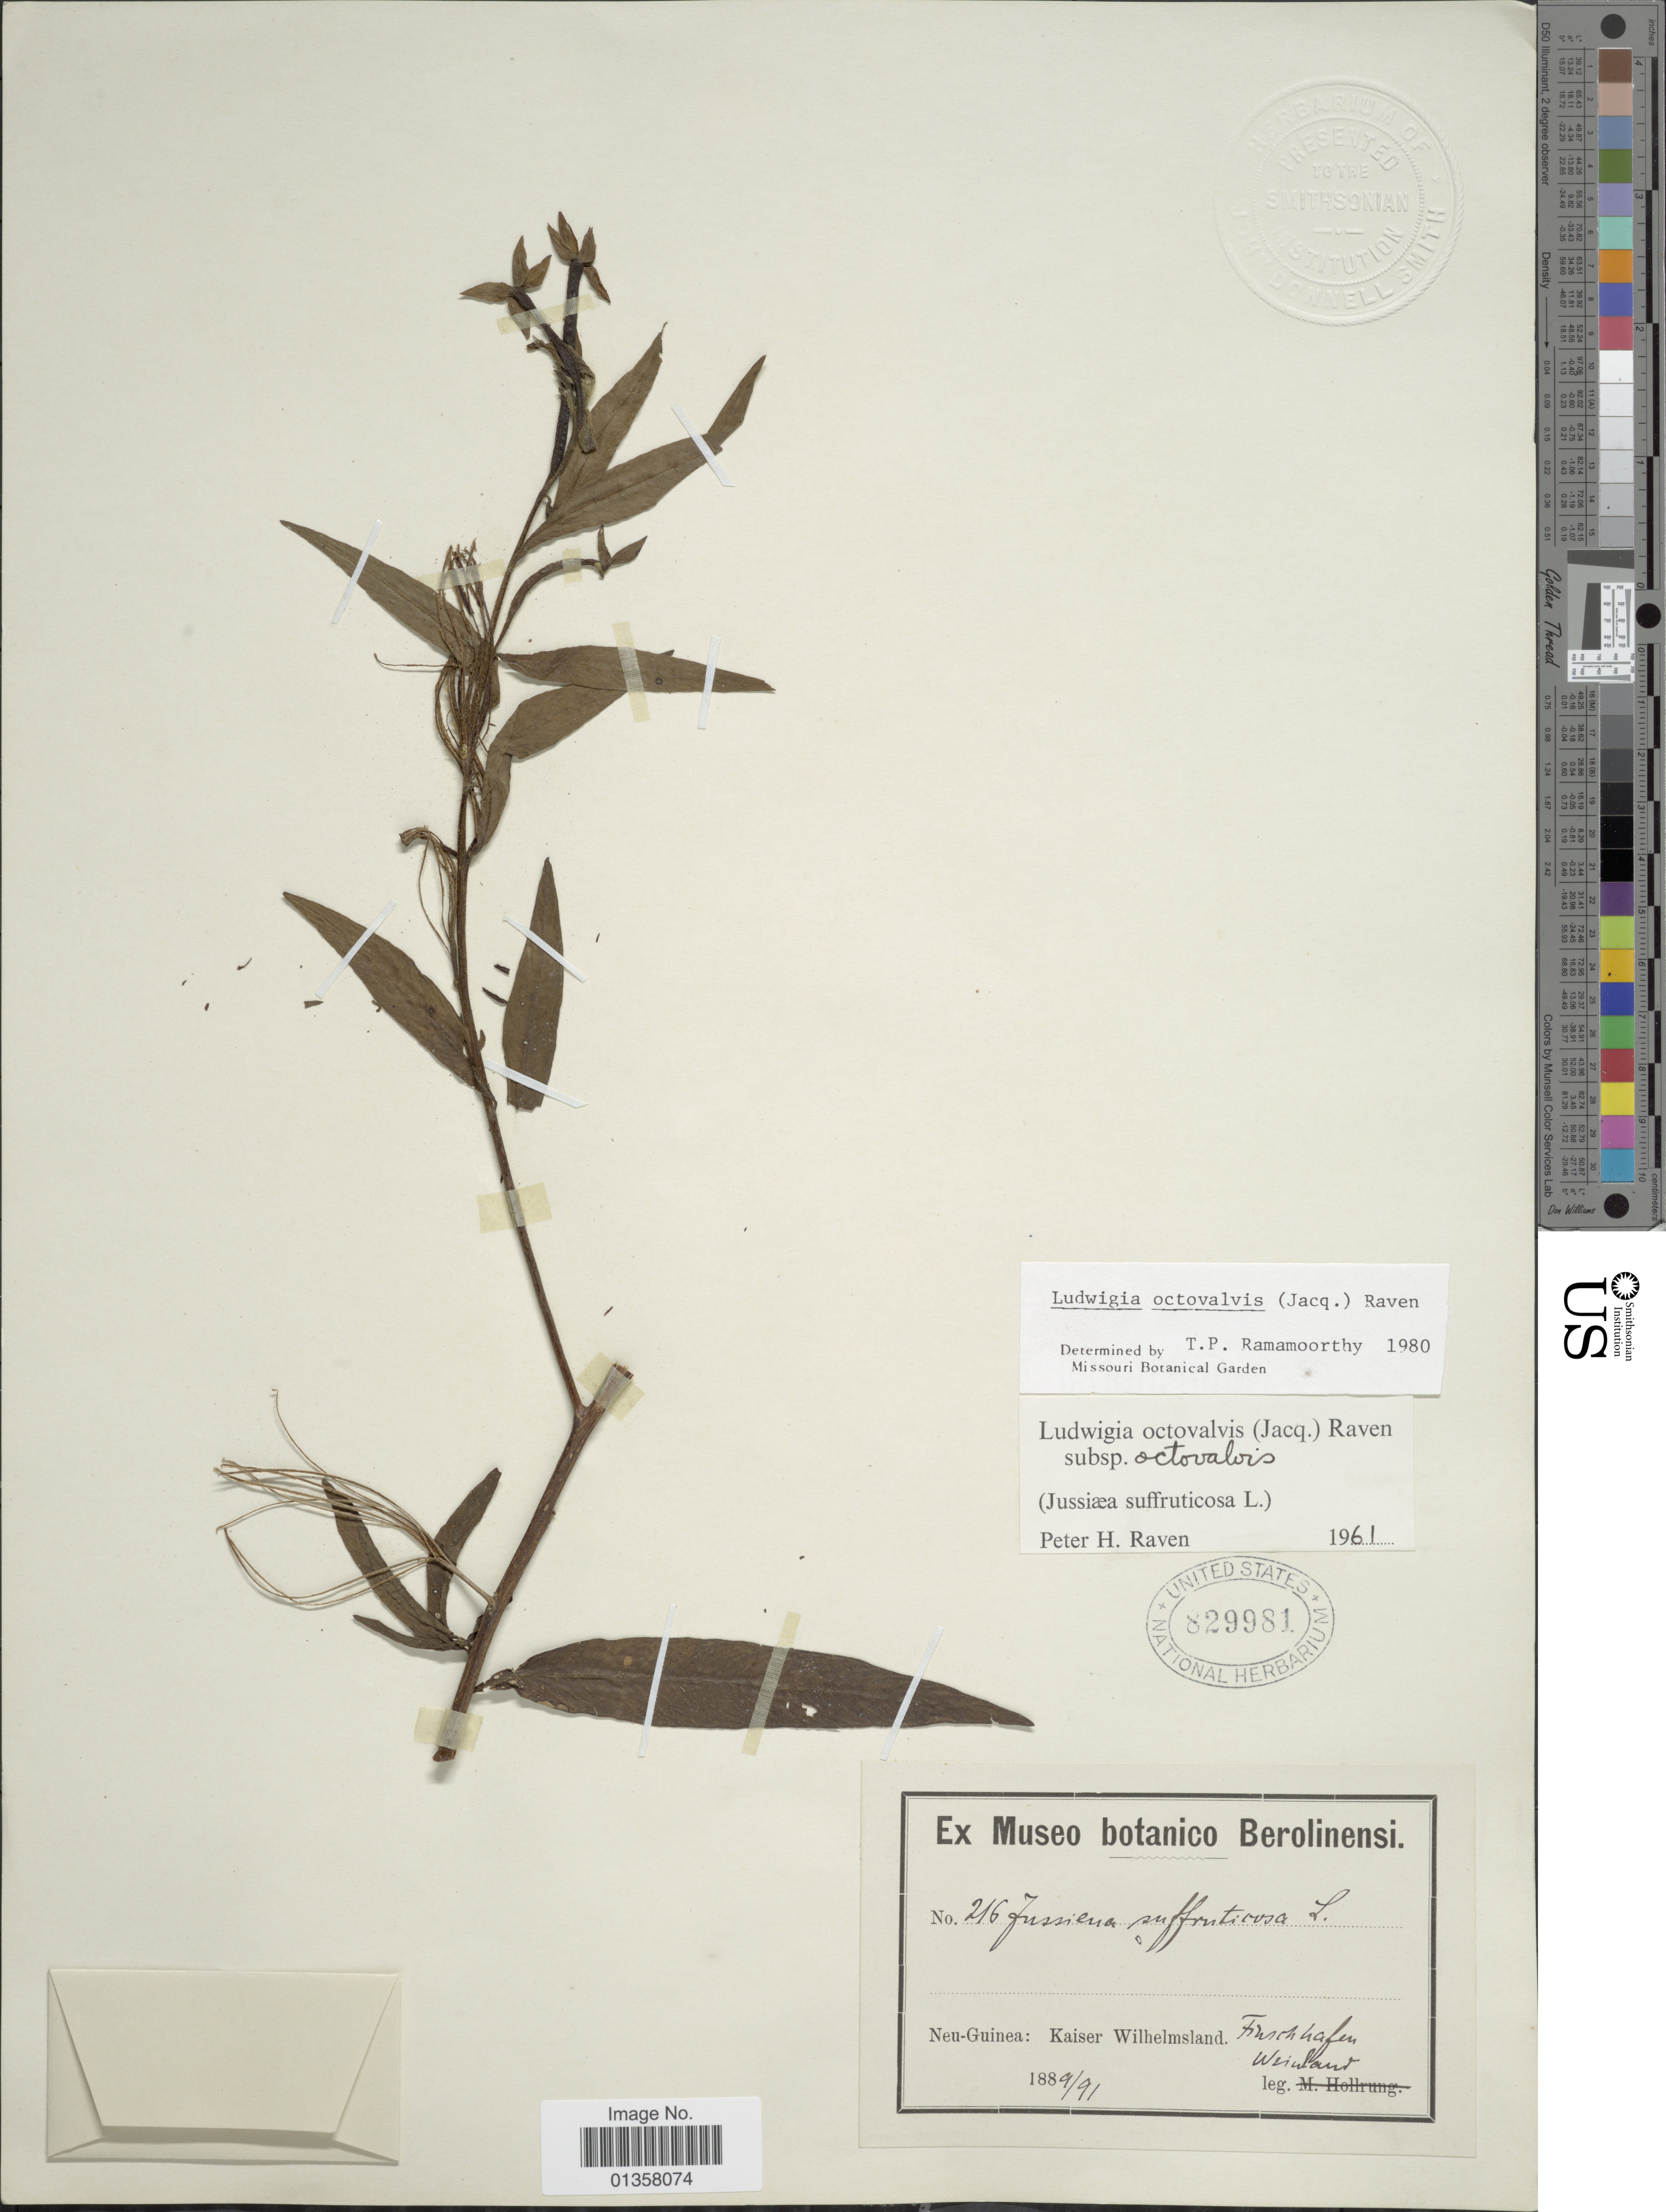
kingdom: Plantae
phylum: Tracheophyta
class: Magnoliopsida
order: Myrtales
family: Onagraceae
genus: Ludwigia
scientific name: Ludwigia octovalvis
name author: (Jacq.) P.H. Raven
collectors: ex Museo Botanico Berolinensi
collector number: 216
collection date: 1889/1891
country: Papua New Guinea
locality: Neu-Guinea: Kaiser Wilhelmsland. Fuschhafen Weinland [interpreted]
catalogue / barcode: US 829981